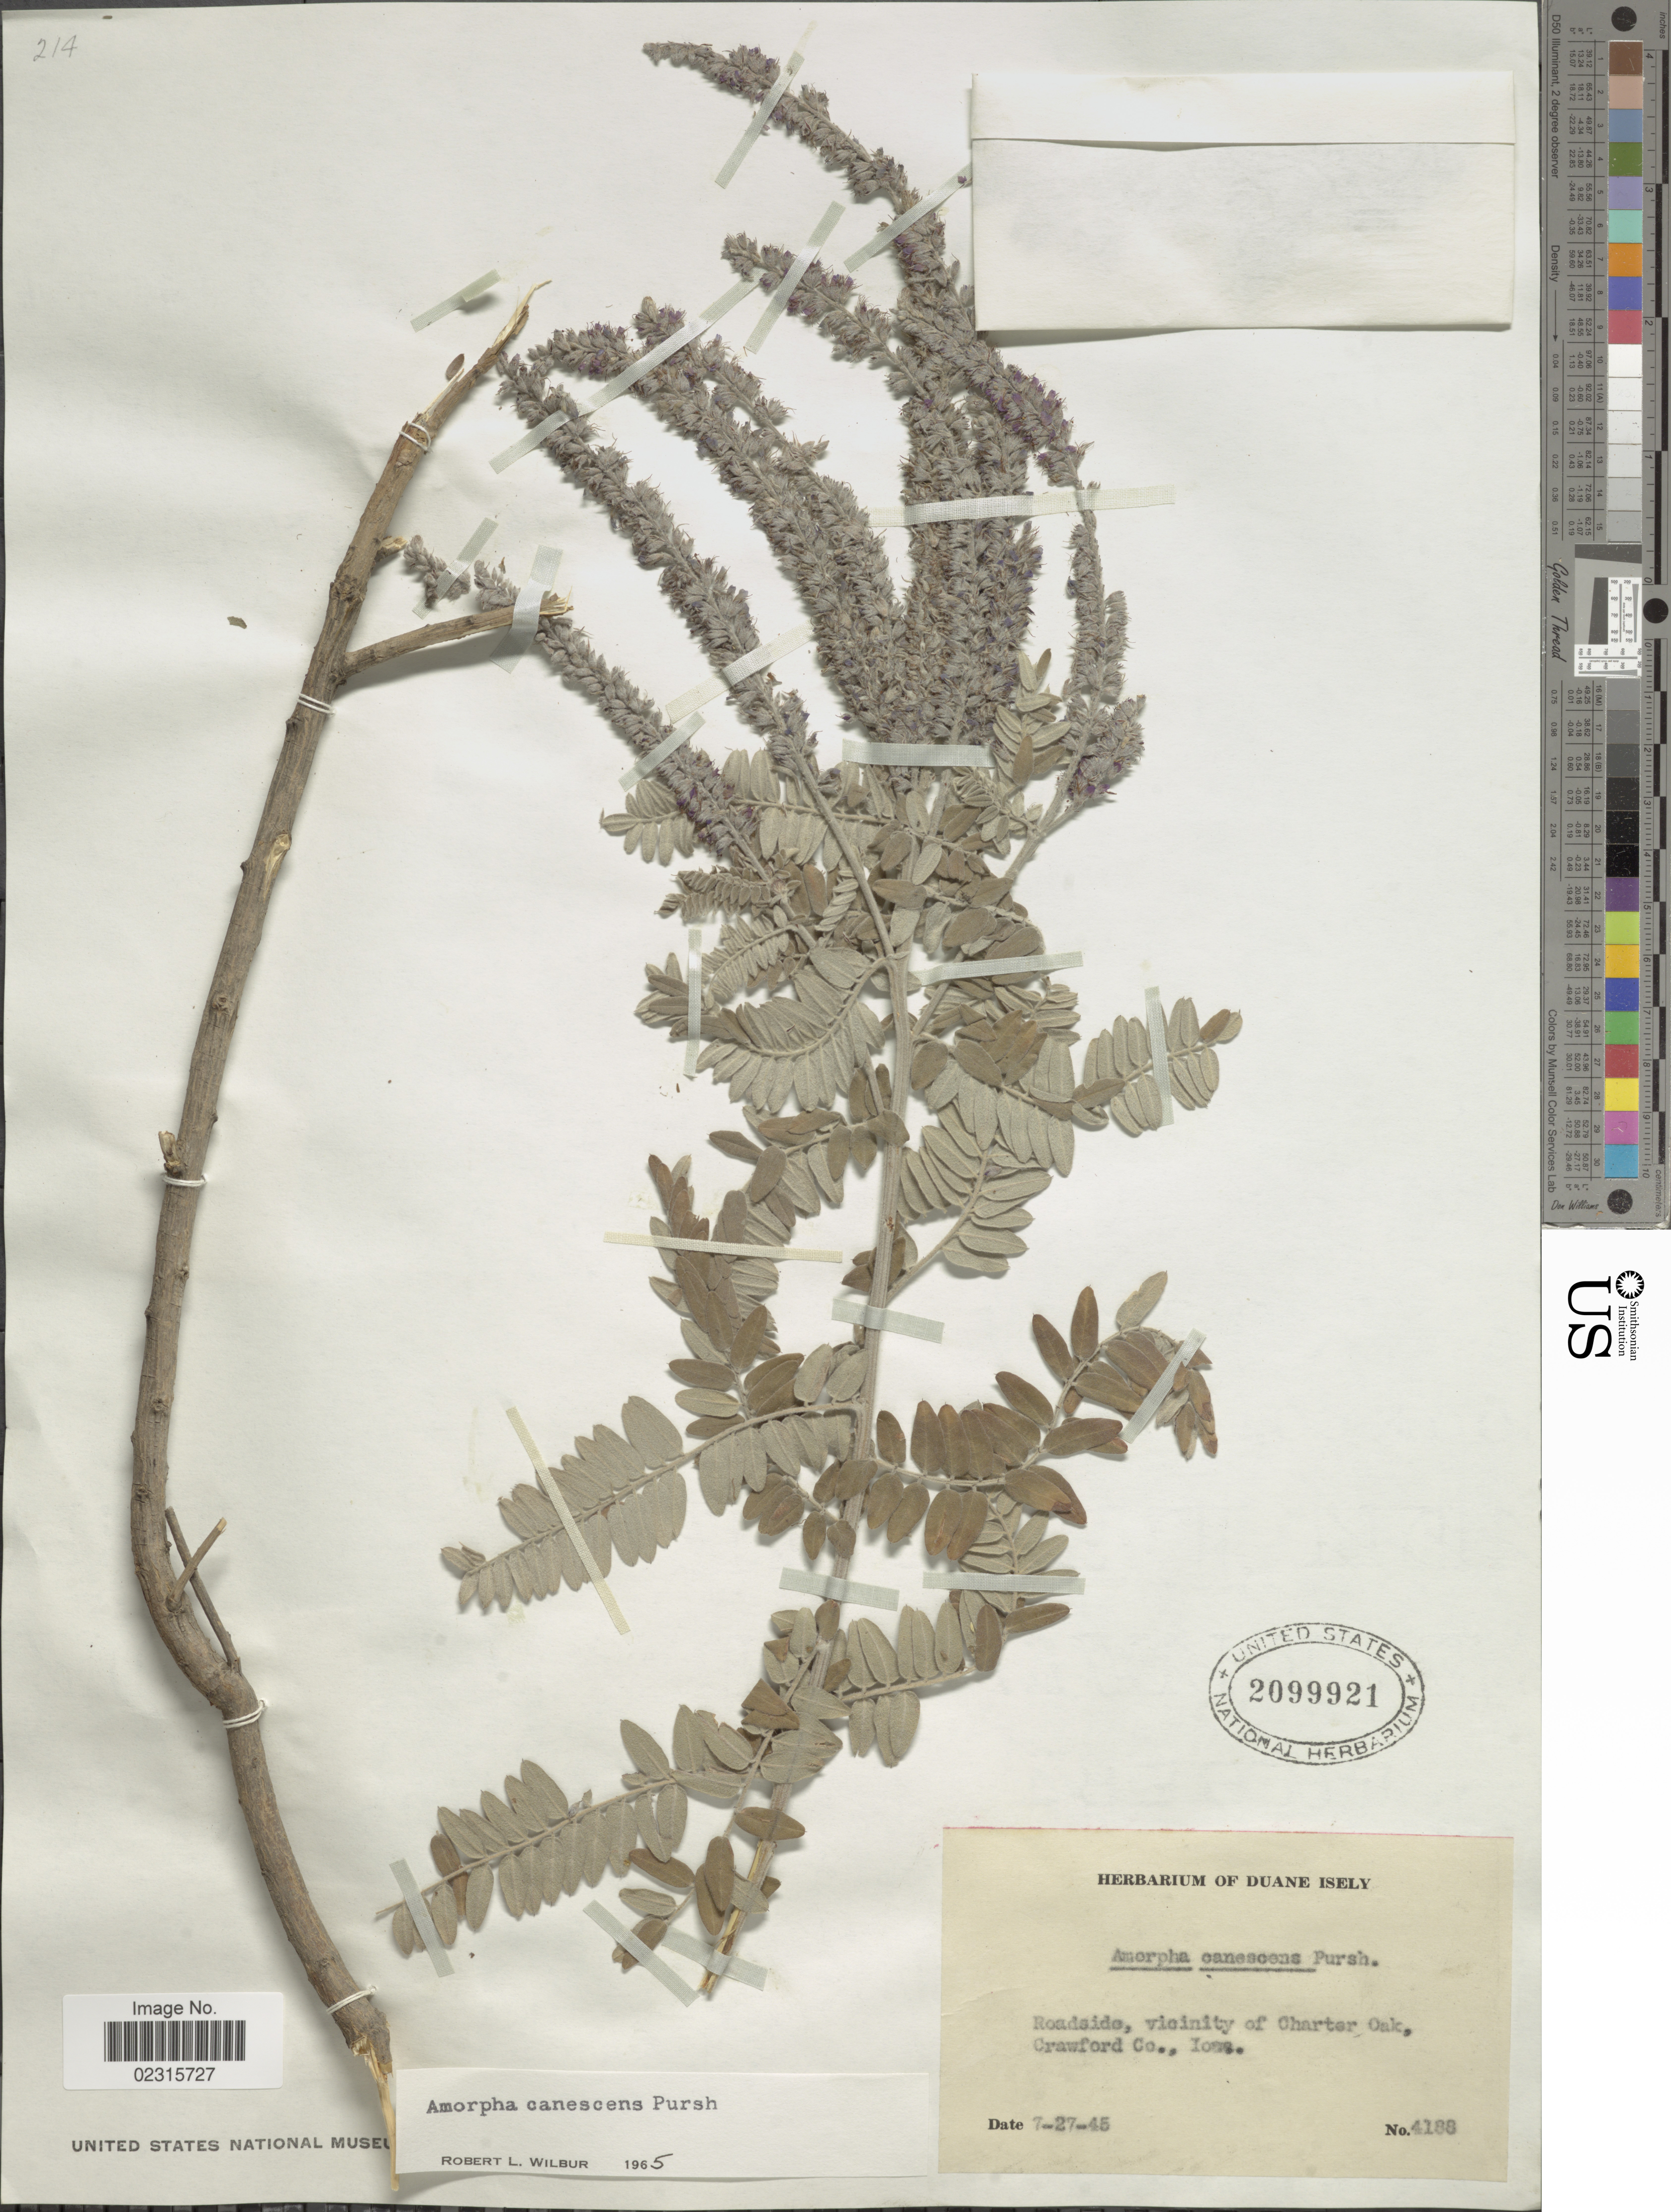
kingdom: Plantae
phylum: Tracheophyta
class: Magnoliopsida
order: Fabales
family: Fabaceae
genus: Amorpha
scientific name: Amorpha canescens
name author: Pursh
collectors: ex. herb. Duane Isely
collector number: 4188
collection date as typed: Transcribed d/m/y: 27/7/45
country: United States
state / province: Iowa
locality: Roadside, vicinity of Charter Oak, Crawford Co., Iowa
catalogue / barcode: US 2099921